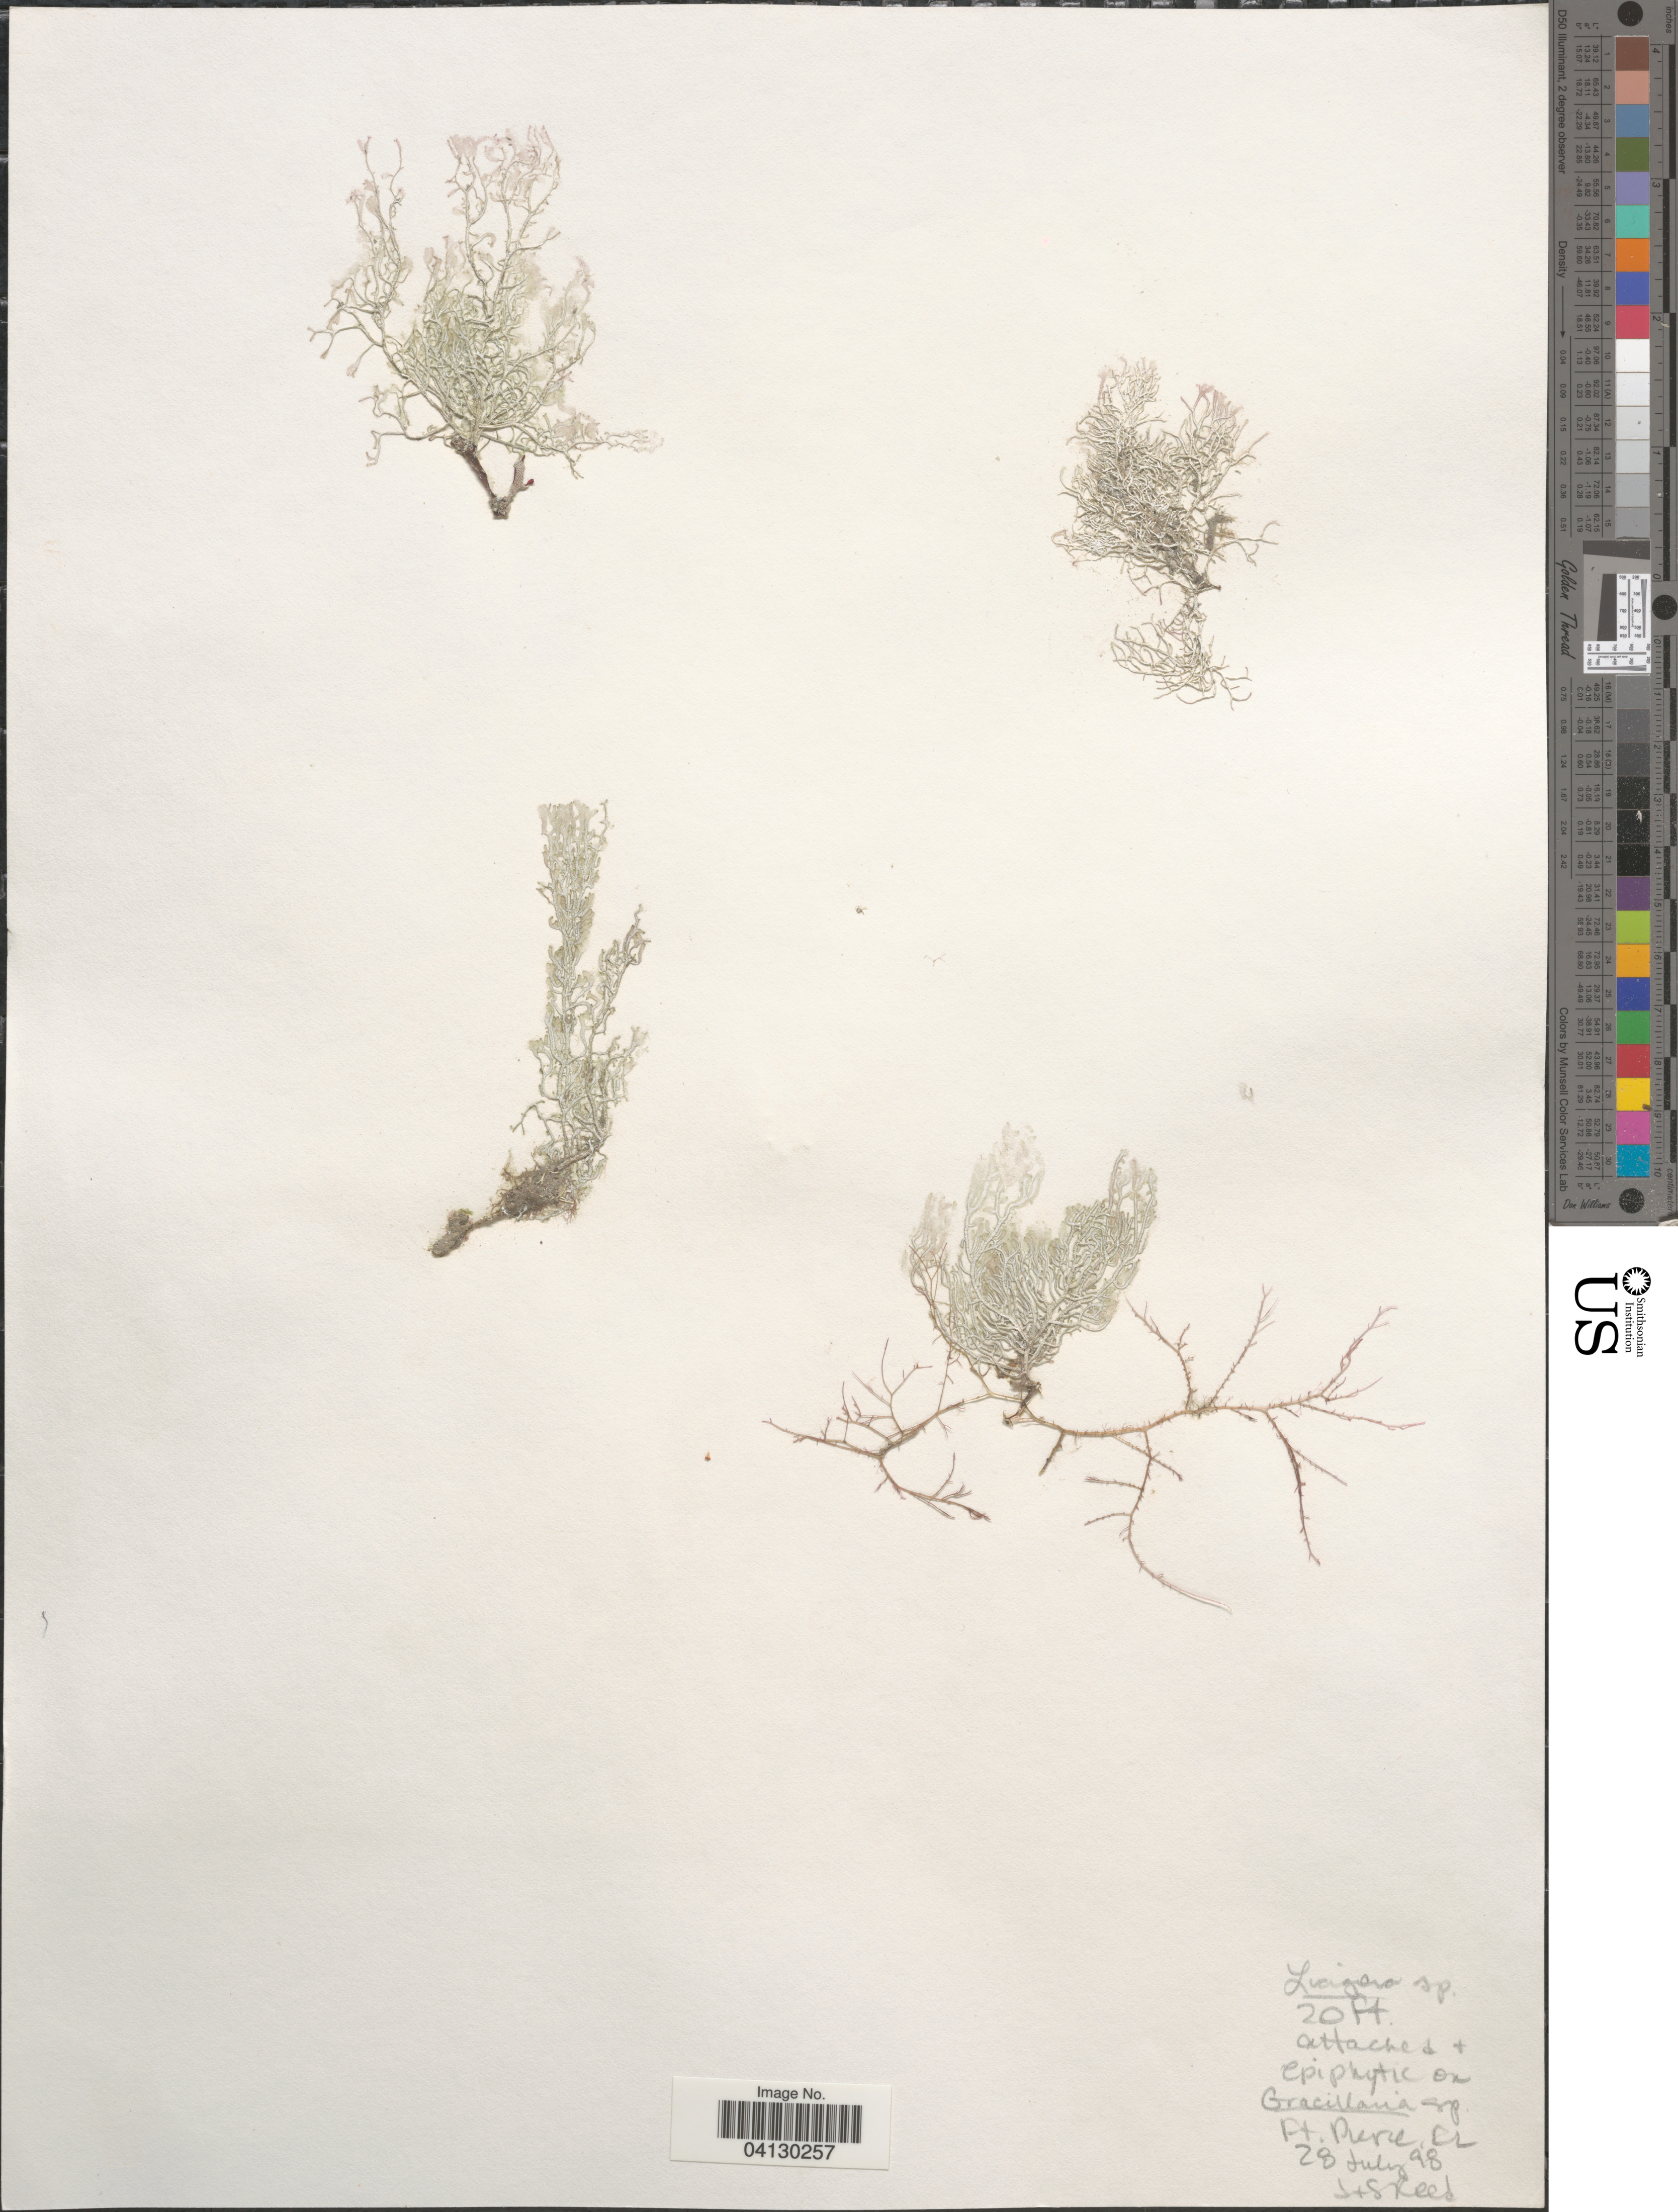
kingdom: Plantae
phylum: Rhodophyta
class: Florideophyceae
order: Nemaliales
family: Liagoraceae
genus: Liagora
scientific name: Liagora sp.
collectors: J. Reed & S. Reed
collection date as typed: Transcribed d/m/y: 28/7/98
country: United States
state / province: Florida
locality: Ft. Pierce.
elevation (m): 6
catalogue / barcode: US 328566